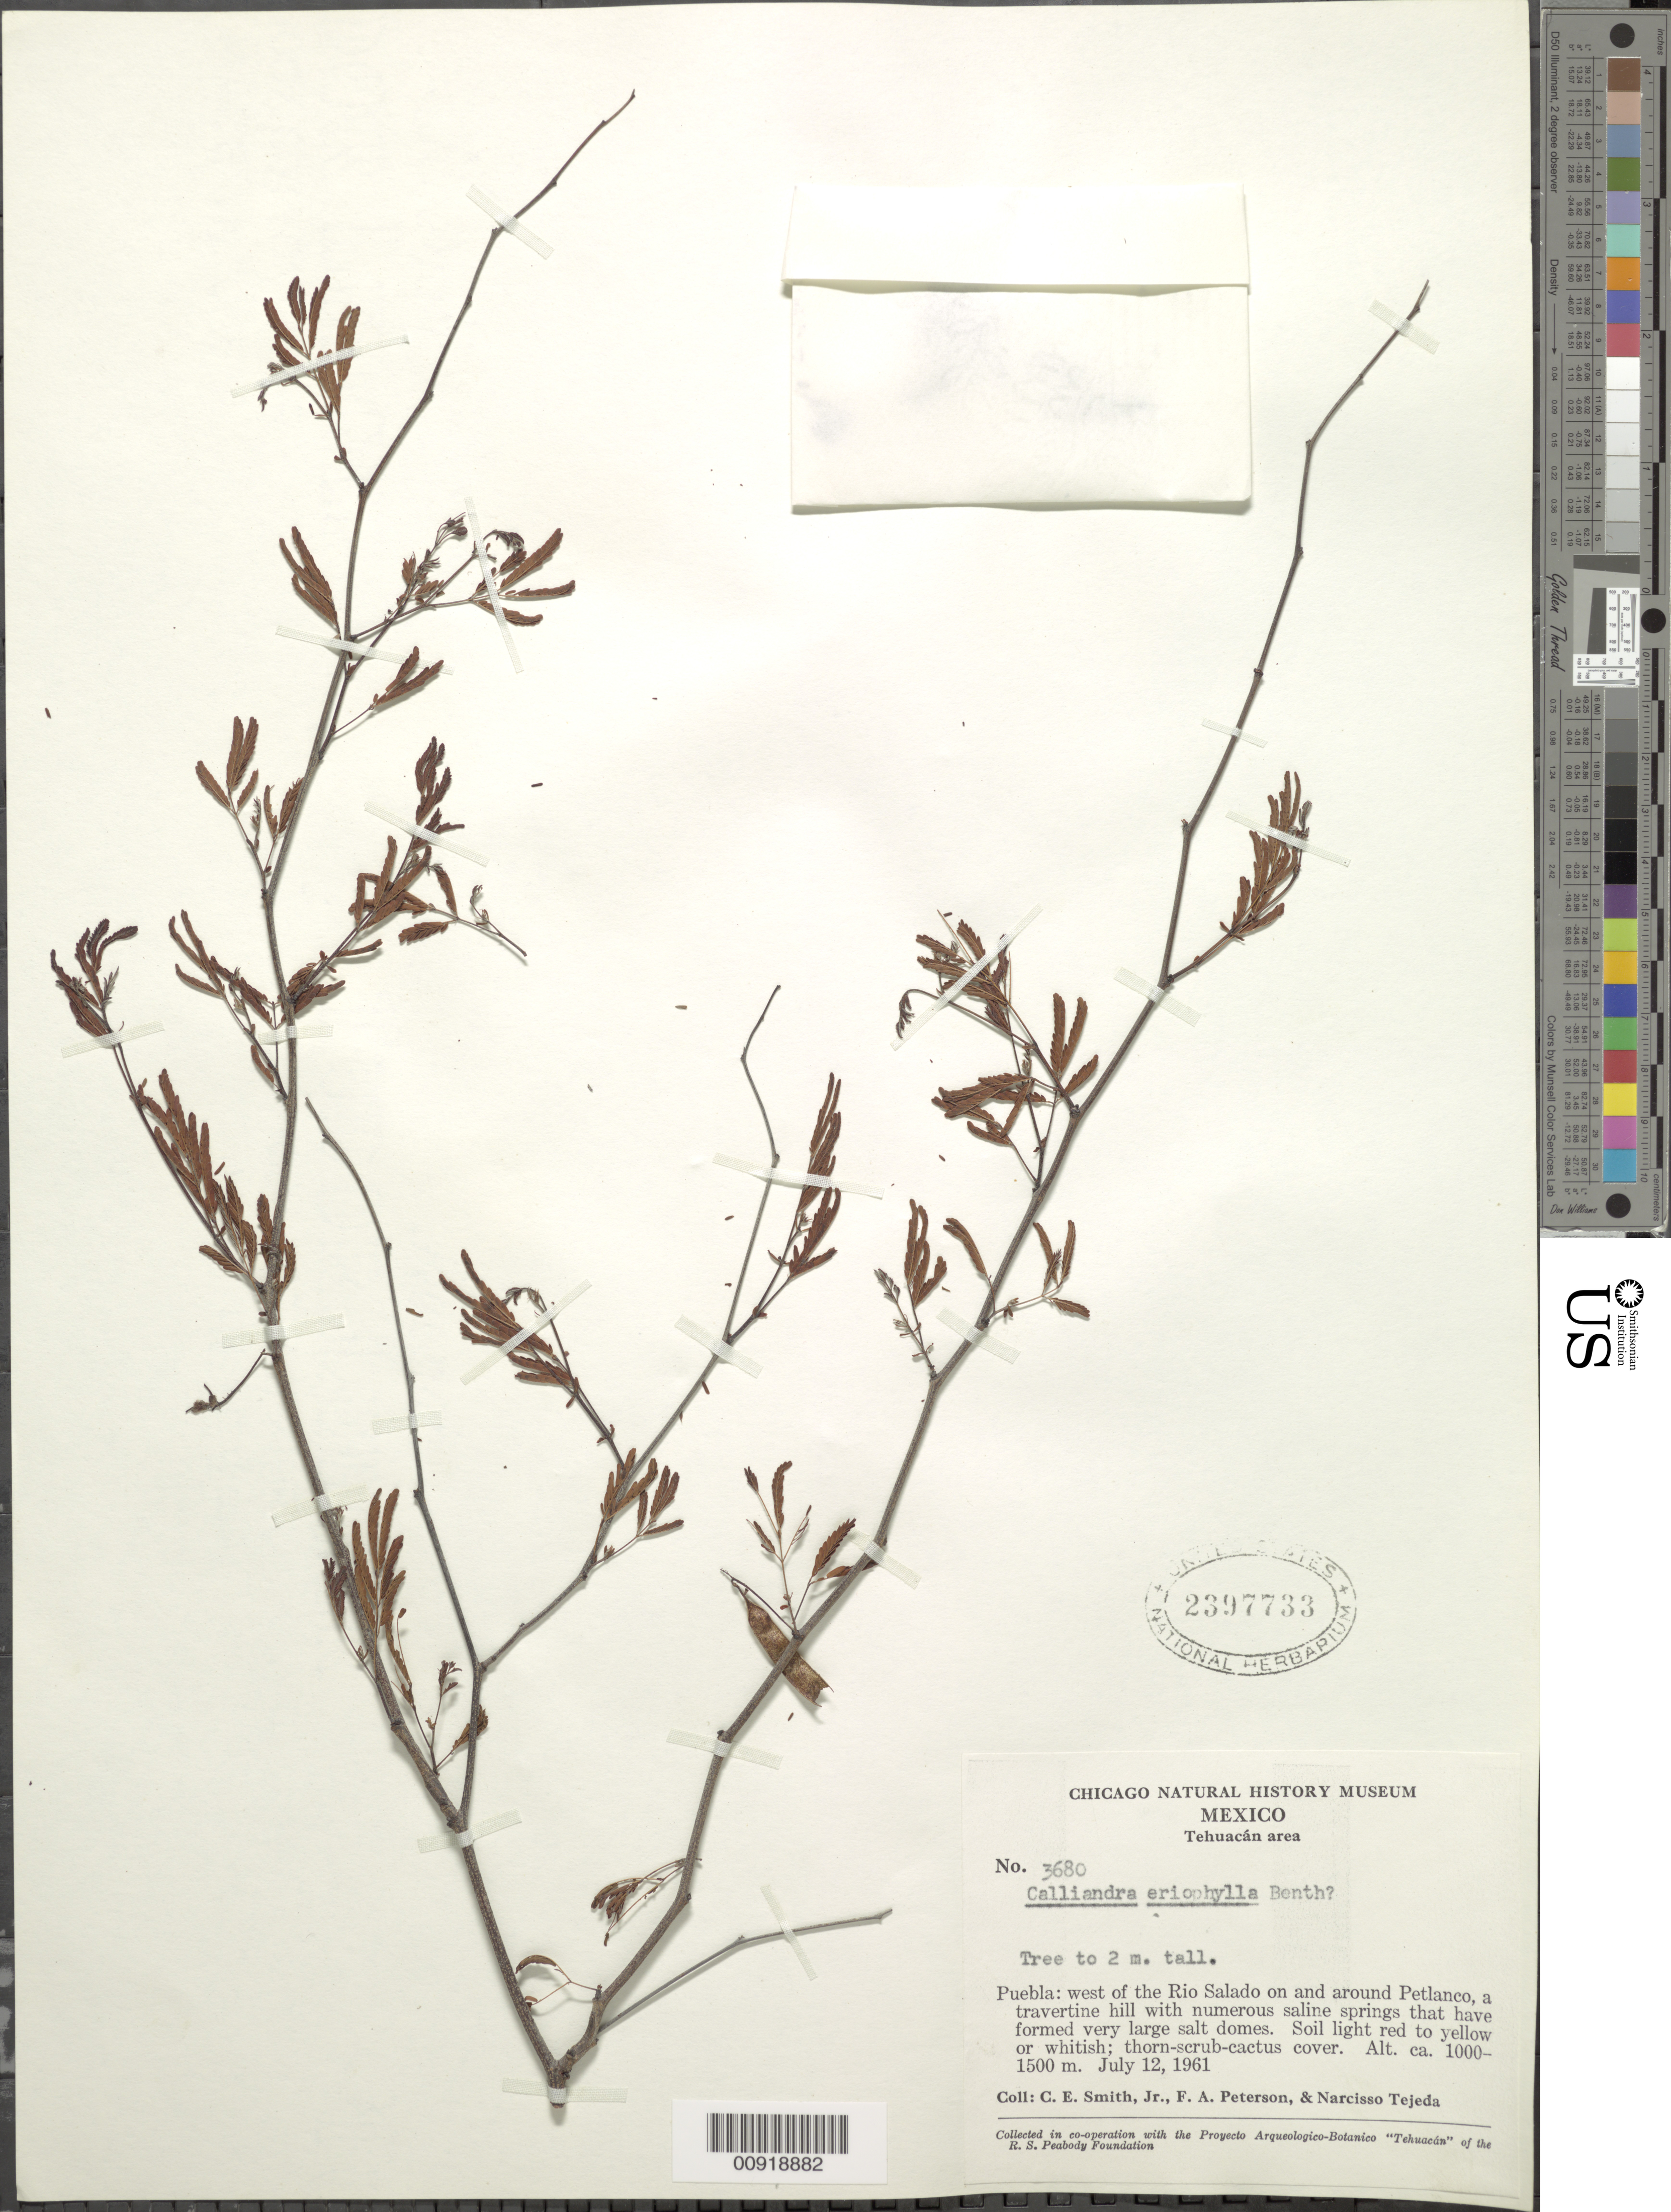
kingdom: Plantae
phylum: Tracheophyta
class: Magnoliopsida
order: Fabales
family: Fabaceae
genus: Calliandra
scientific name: Calliandra eriophylla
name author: Benth.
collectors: C. E. Smith Jr., F. A. Peterson & N. Tejeda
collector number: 3680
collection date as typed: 12 Jul 1961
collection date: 1961-07-12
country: Mexico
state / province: Puebla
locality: Puebla: west of the Río Salado on and around Petlanco.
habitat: A travertine hill with numerous saline springs that have formed very large salt domes. Soil light red to yellow or whitish; thorn-scrub-cactus cover.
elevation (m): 1500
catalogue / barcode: US 2397733